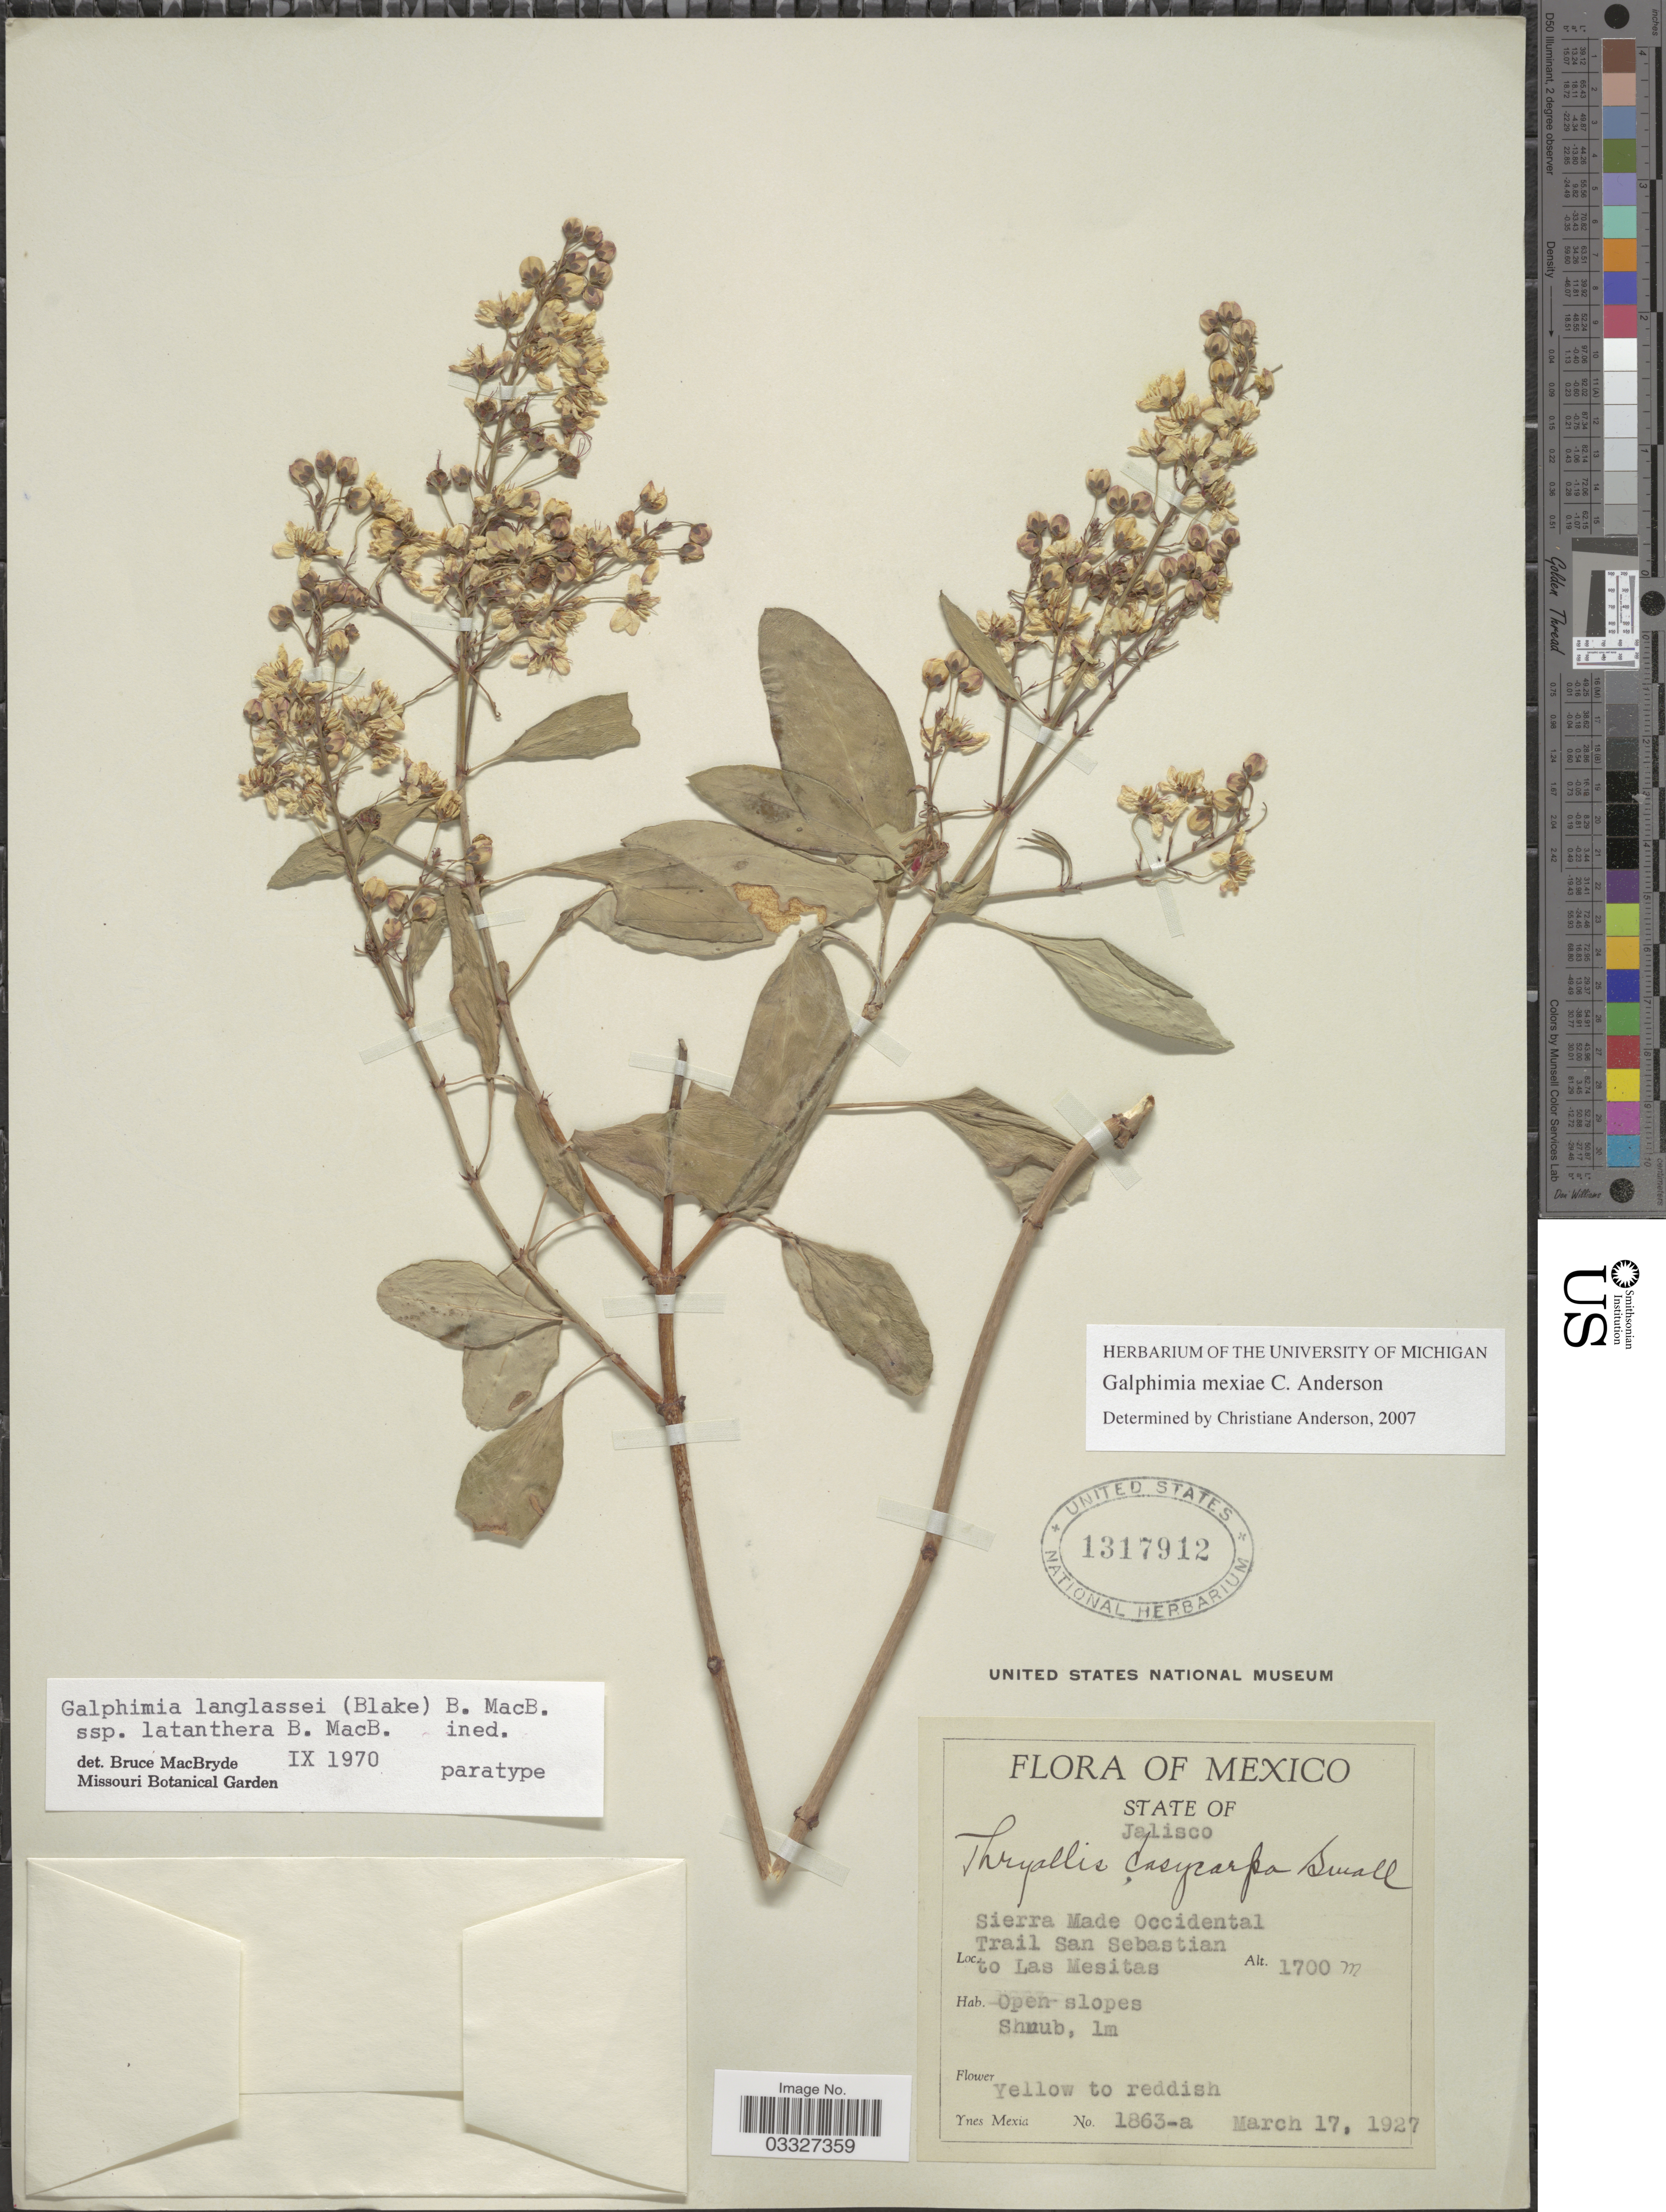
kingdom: Plantae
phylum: Tracheophyta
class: Magnoliopsida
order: Malpighiales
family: Malpighiaceae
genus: Galphimia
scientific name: Galphimia mexiae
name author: C. Anderson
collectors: Y. Mexia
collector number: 1863-a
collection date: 1927-03-17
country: Mexico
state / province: Jalisco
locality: Sierra Made Occidental. Trail to San Sebastian to Las Mesitas.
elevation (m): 1700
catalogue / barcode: US 1317912